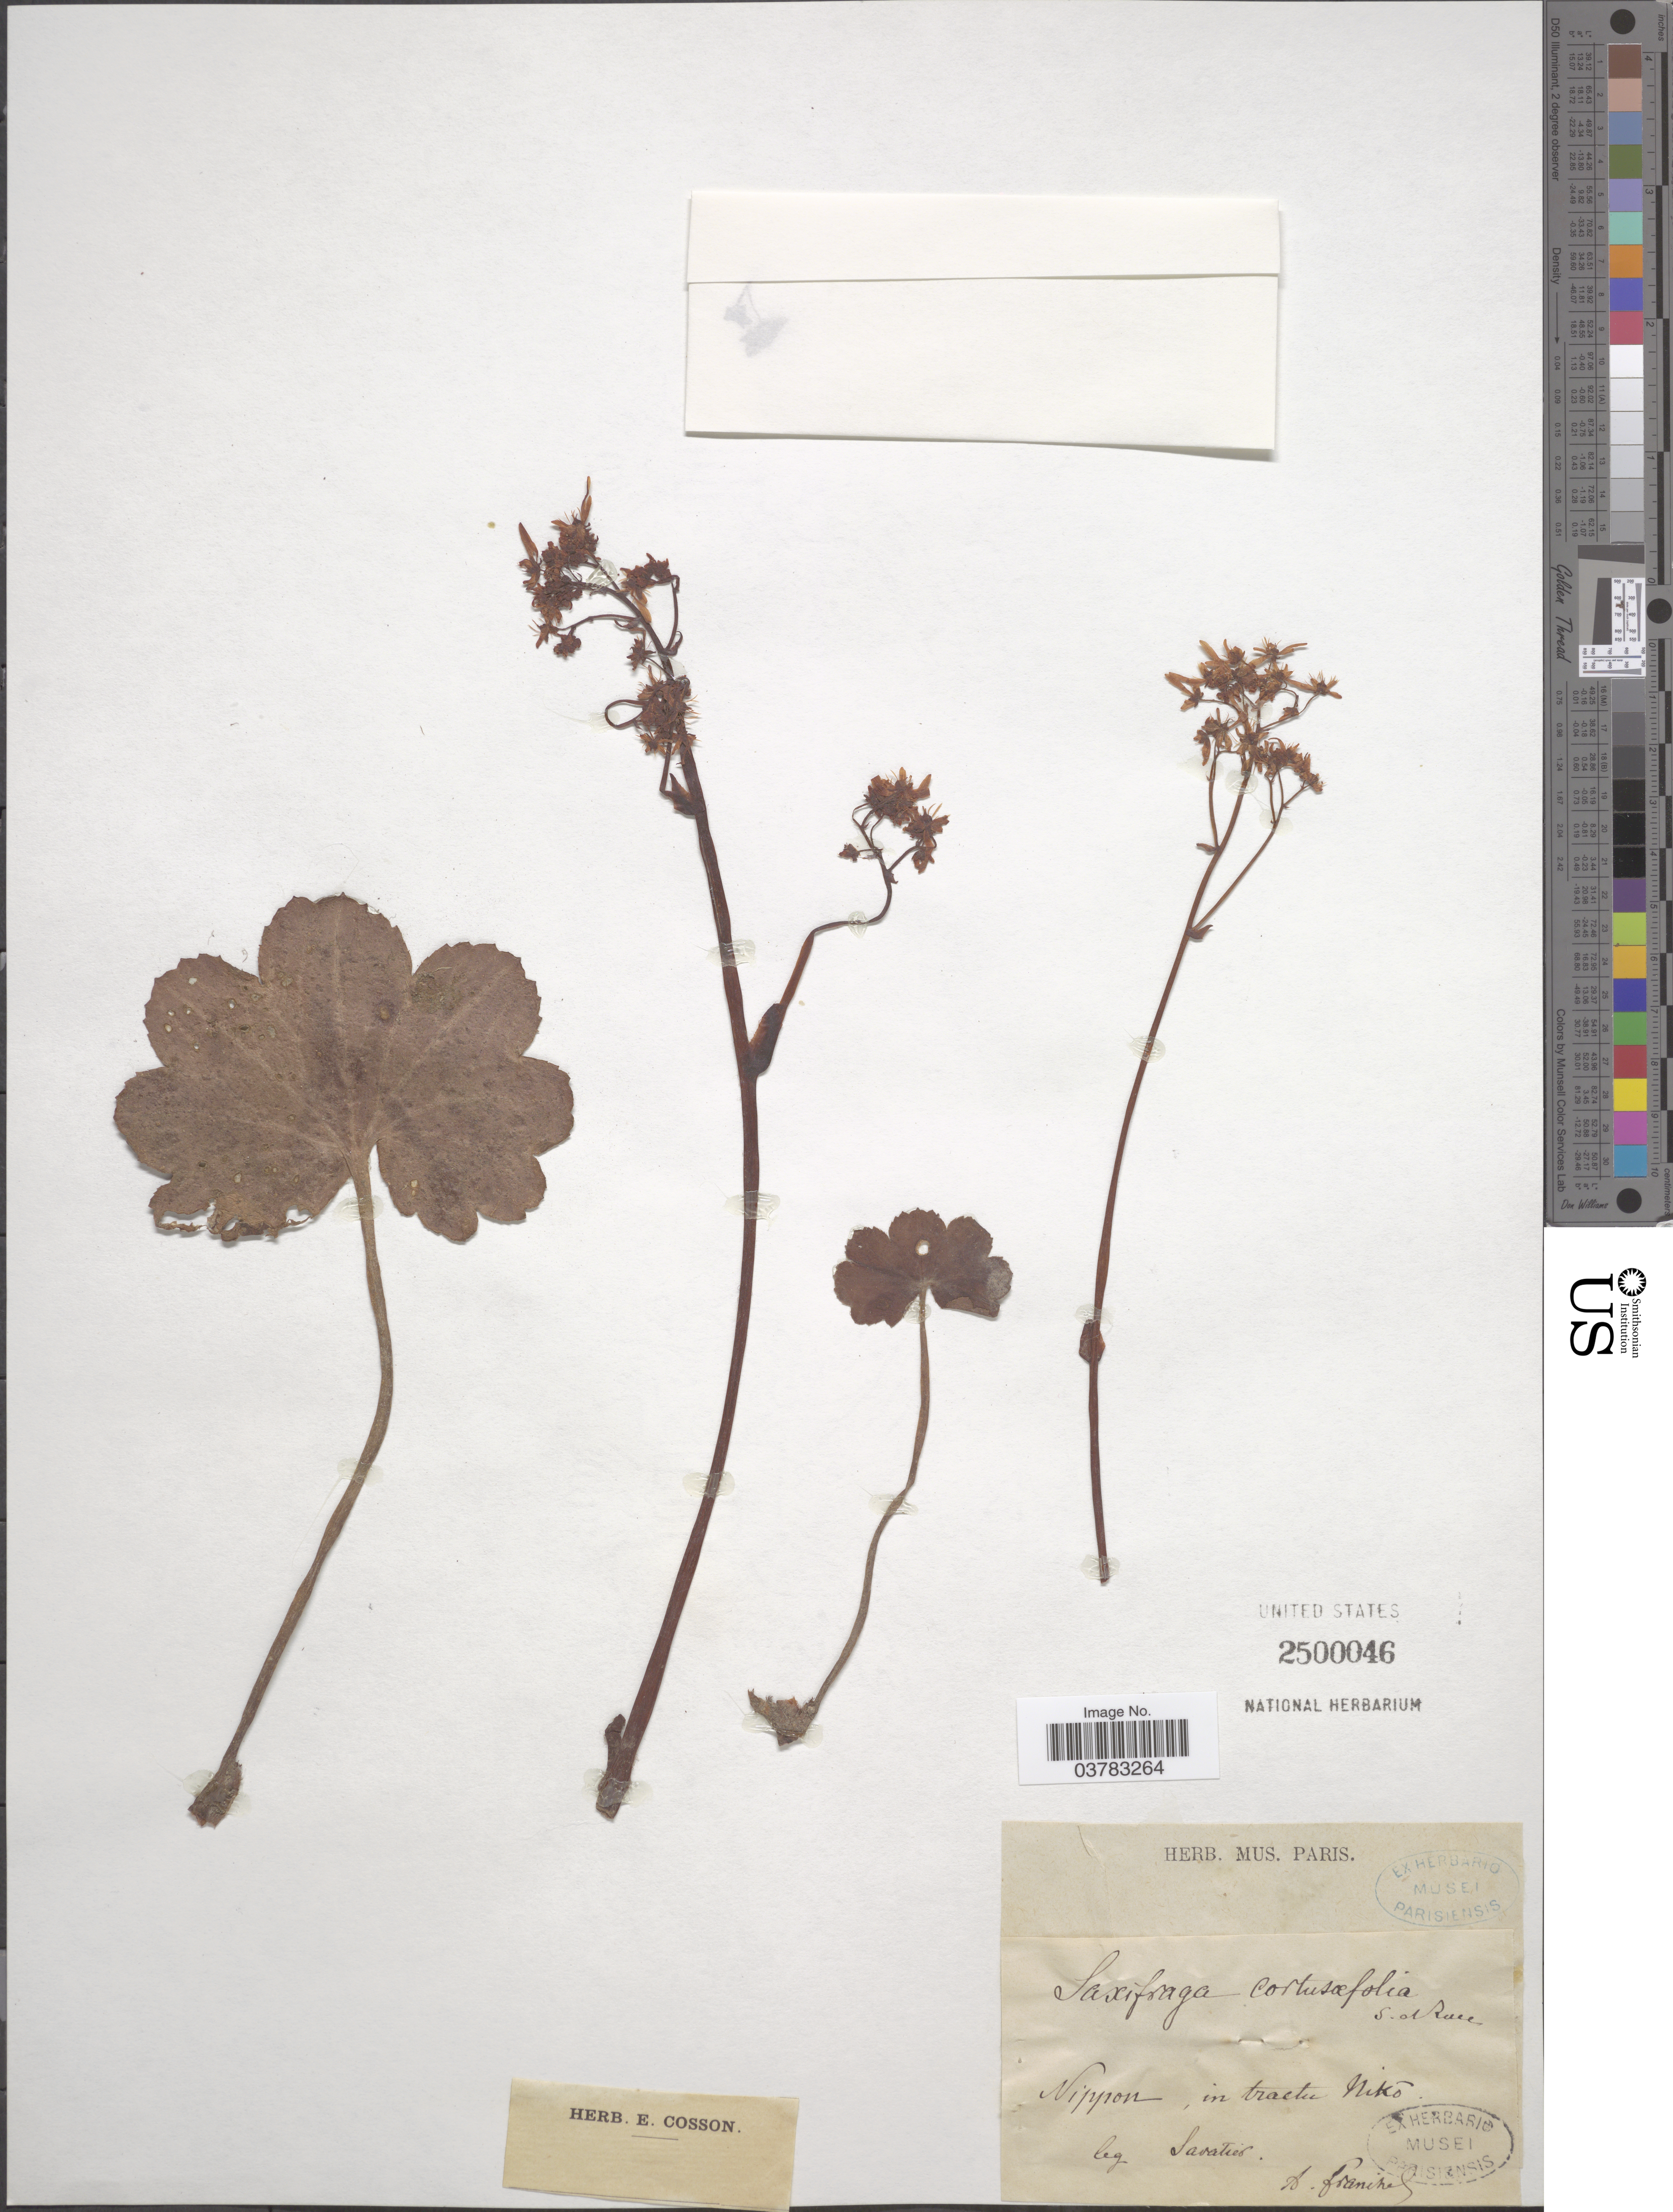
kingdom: Plantae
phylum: Tracheophyta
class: Magnoliopsida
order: Saxifragales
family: Saxifragaceae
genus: Saxifraga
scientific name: Saxifraga cortusifolia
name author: Siebold & Zucc.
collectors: Savatier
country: Japan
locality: Nippon, in tractu Niko.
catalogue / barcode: US 2500046